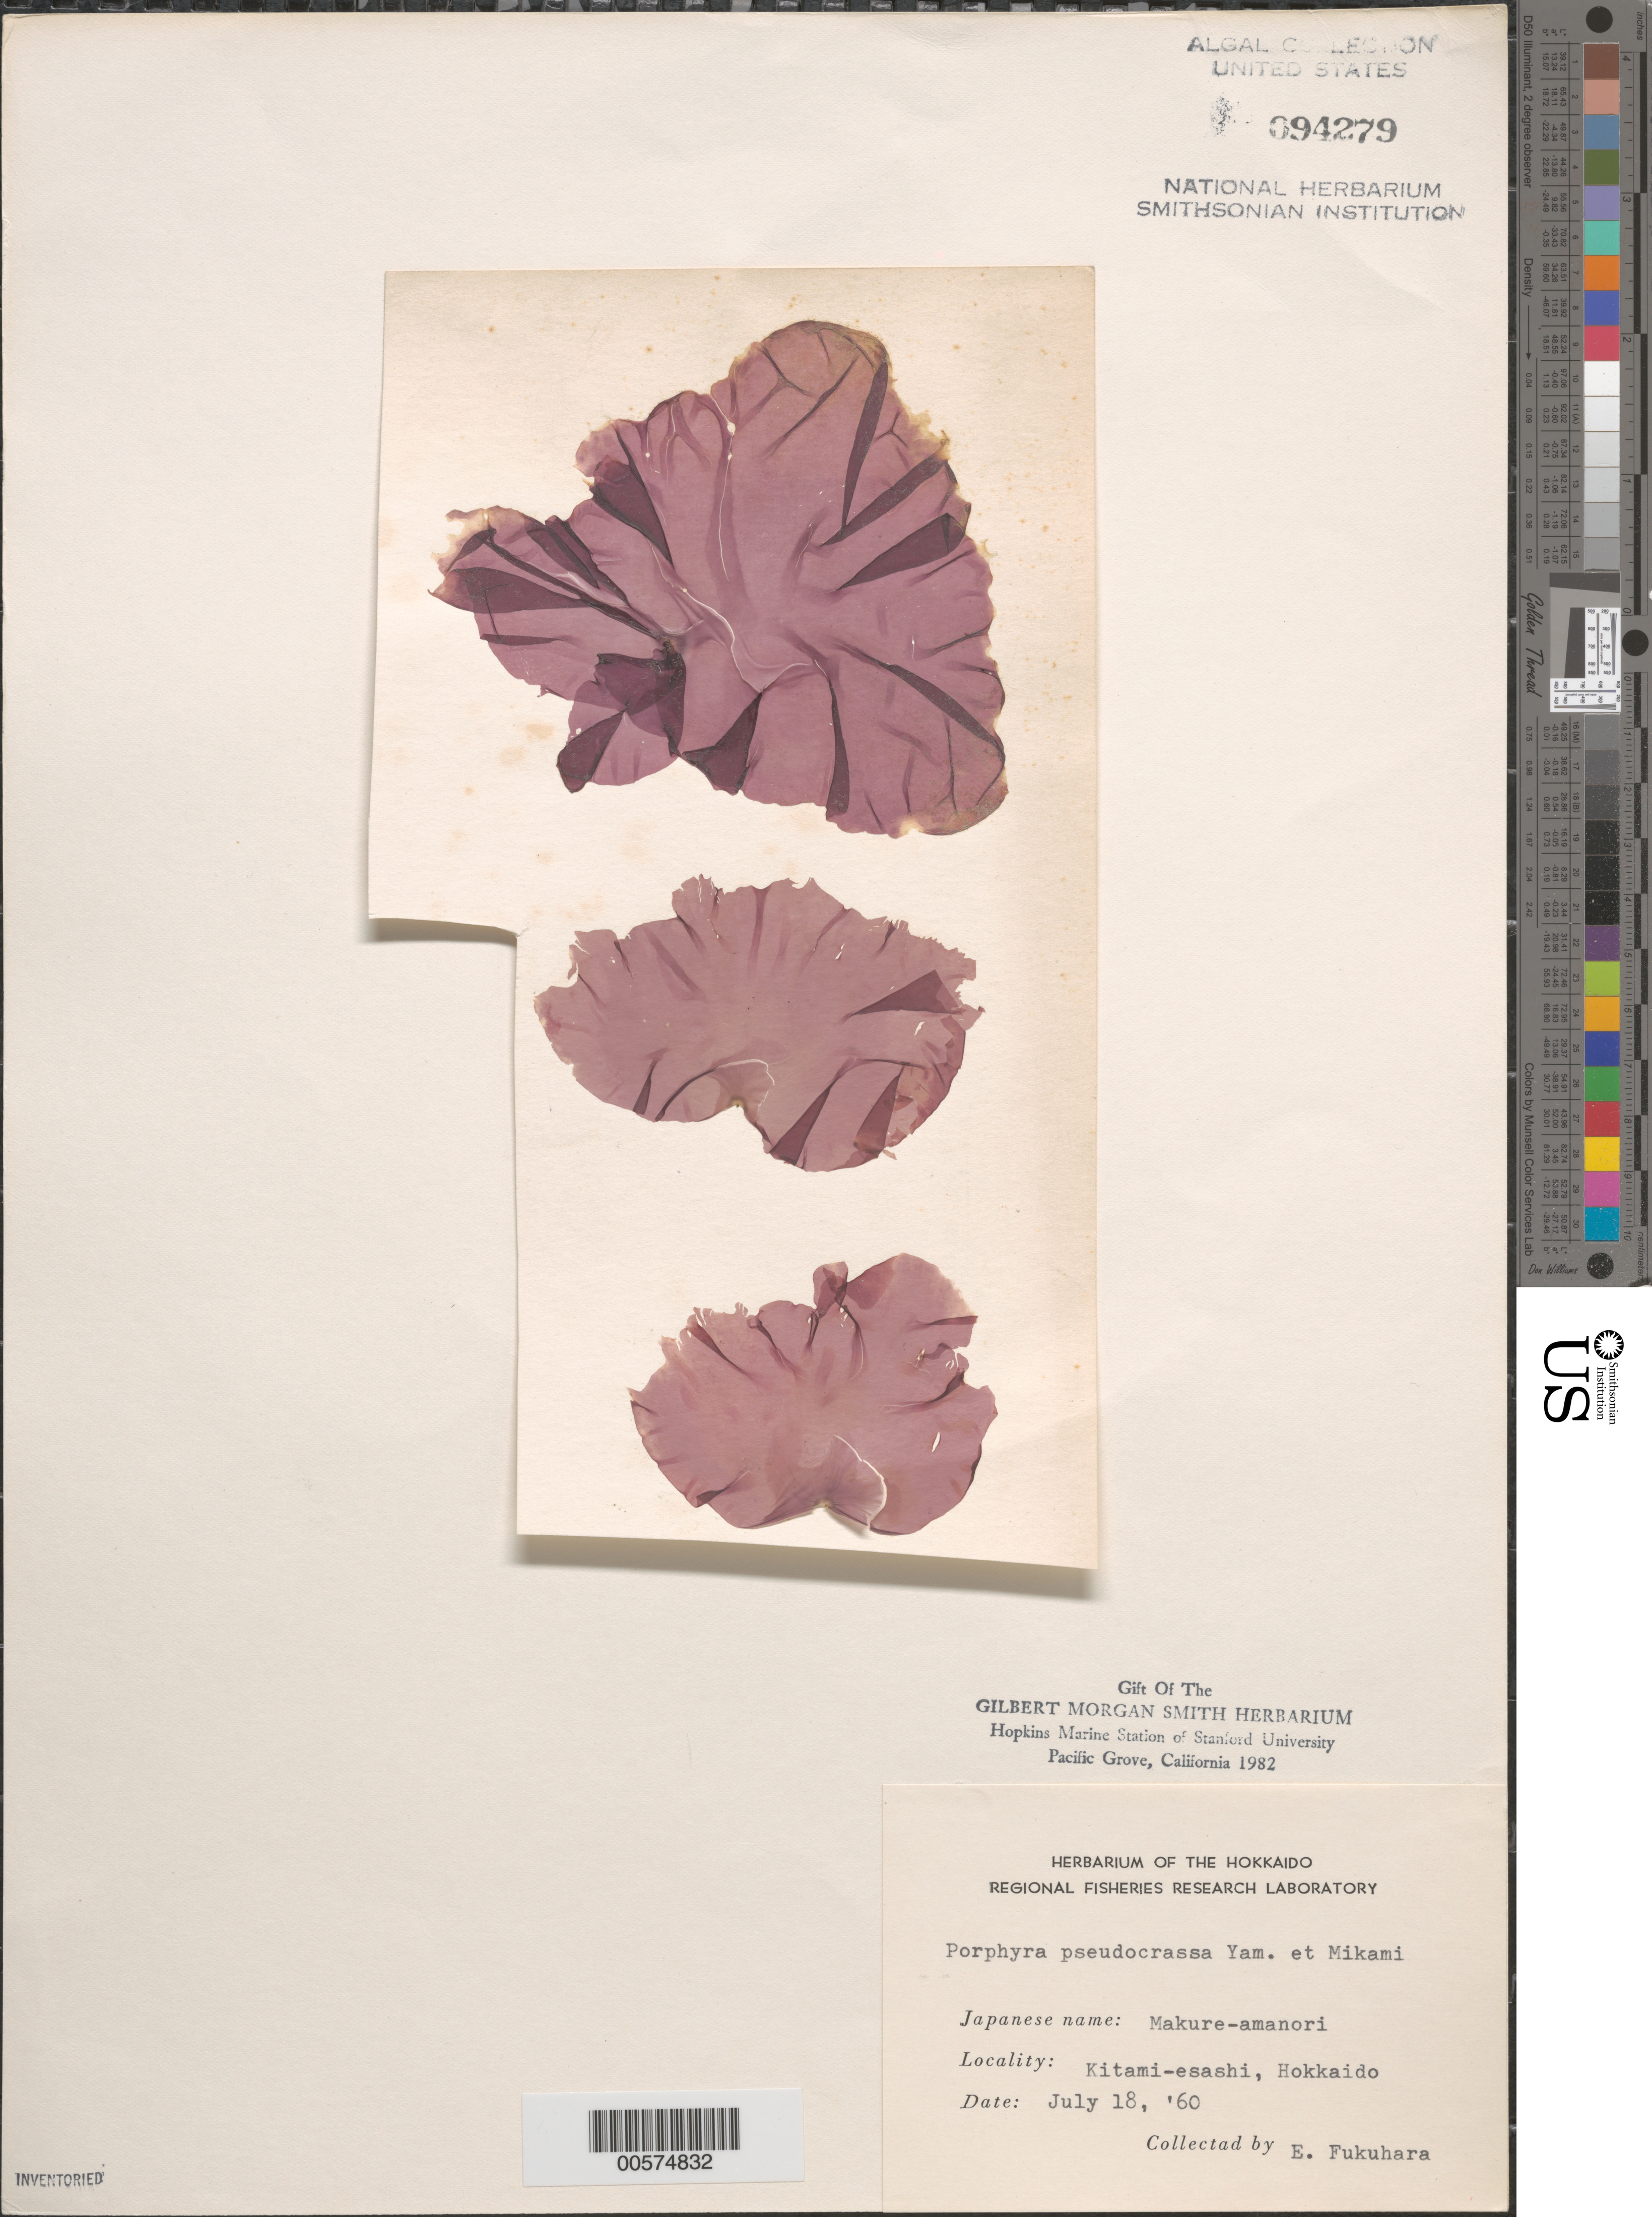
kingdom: Plantae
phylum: Rhodophyta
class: Bangiophyceae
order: Bangiales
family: Bangiaceae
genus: Boreophyllum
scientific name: Boreophyllum pseudocrassum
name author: (Yamada & Mikami) N. Kikuchi & M. Miyata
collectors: E. Fukuhara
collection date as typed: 18 Jul 1960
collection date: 1960-07-18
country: Japan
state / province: Hokkaido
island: Hokkaido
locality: Kitami-Esashi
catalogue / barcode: US 94279